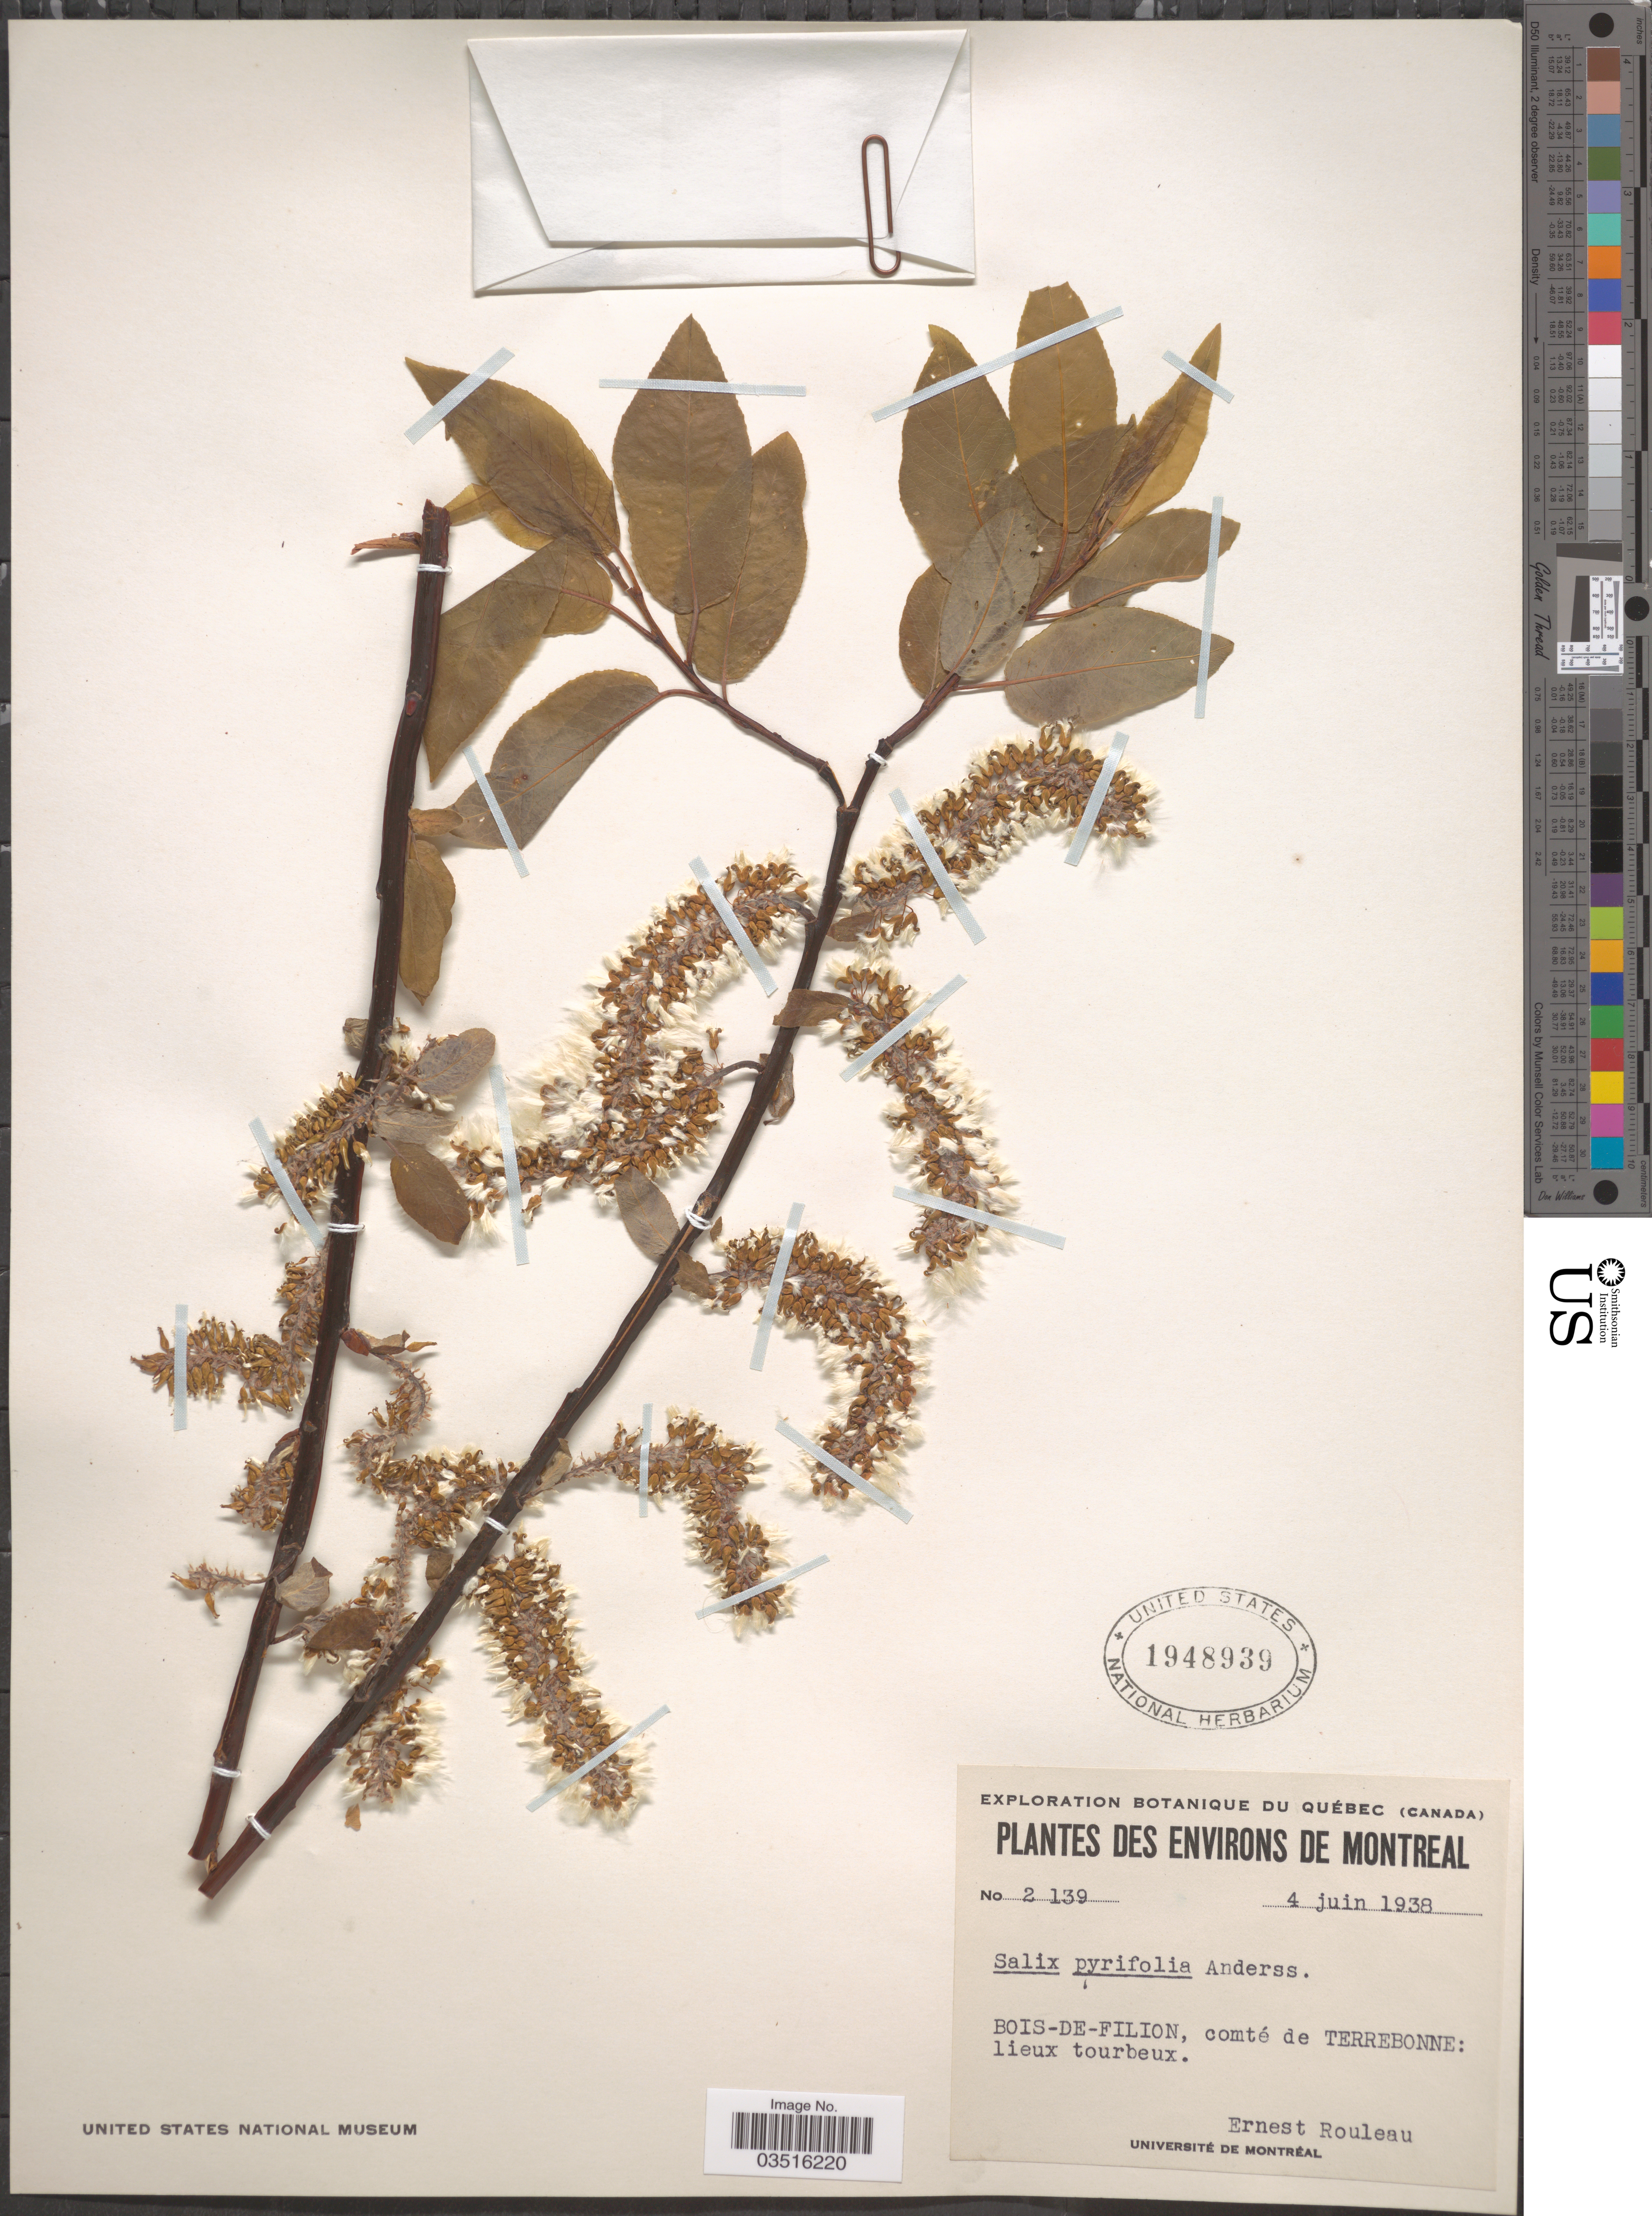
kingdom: Plantae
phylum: Tracheophyta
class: Magnoliopsida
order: Malpighiales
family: Salicaceae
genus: Salix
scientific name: Salix pyrifolia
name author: Ledeb.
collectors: E. Rouleau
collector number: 2139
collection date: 1938-06-04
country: Canada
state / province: Quebec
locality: Environs de Montreal. Bois-de-Filion, comté de Terrebonne.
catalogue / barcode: US 1948939